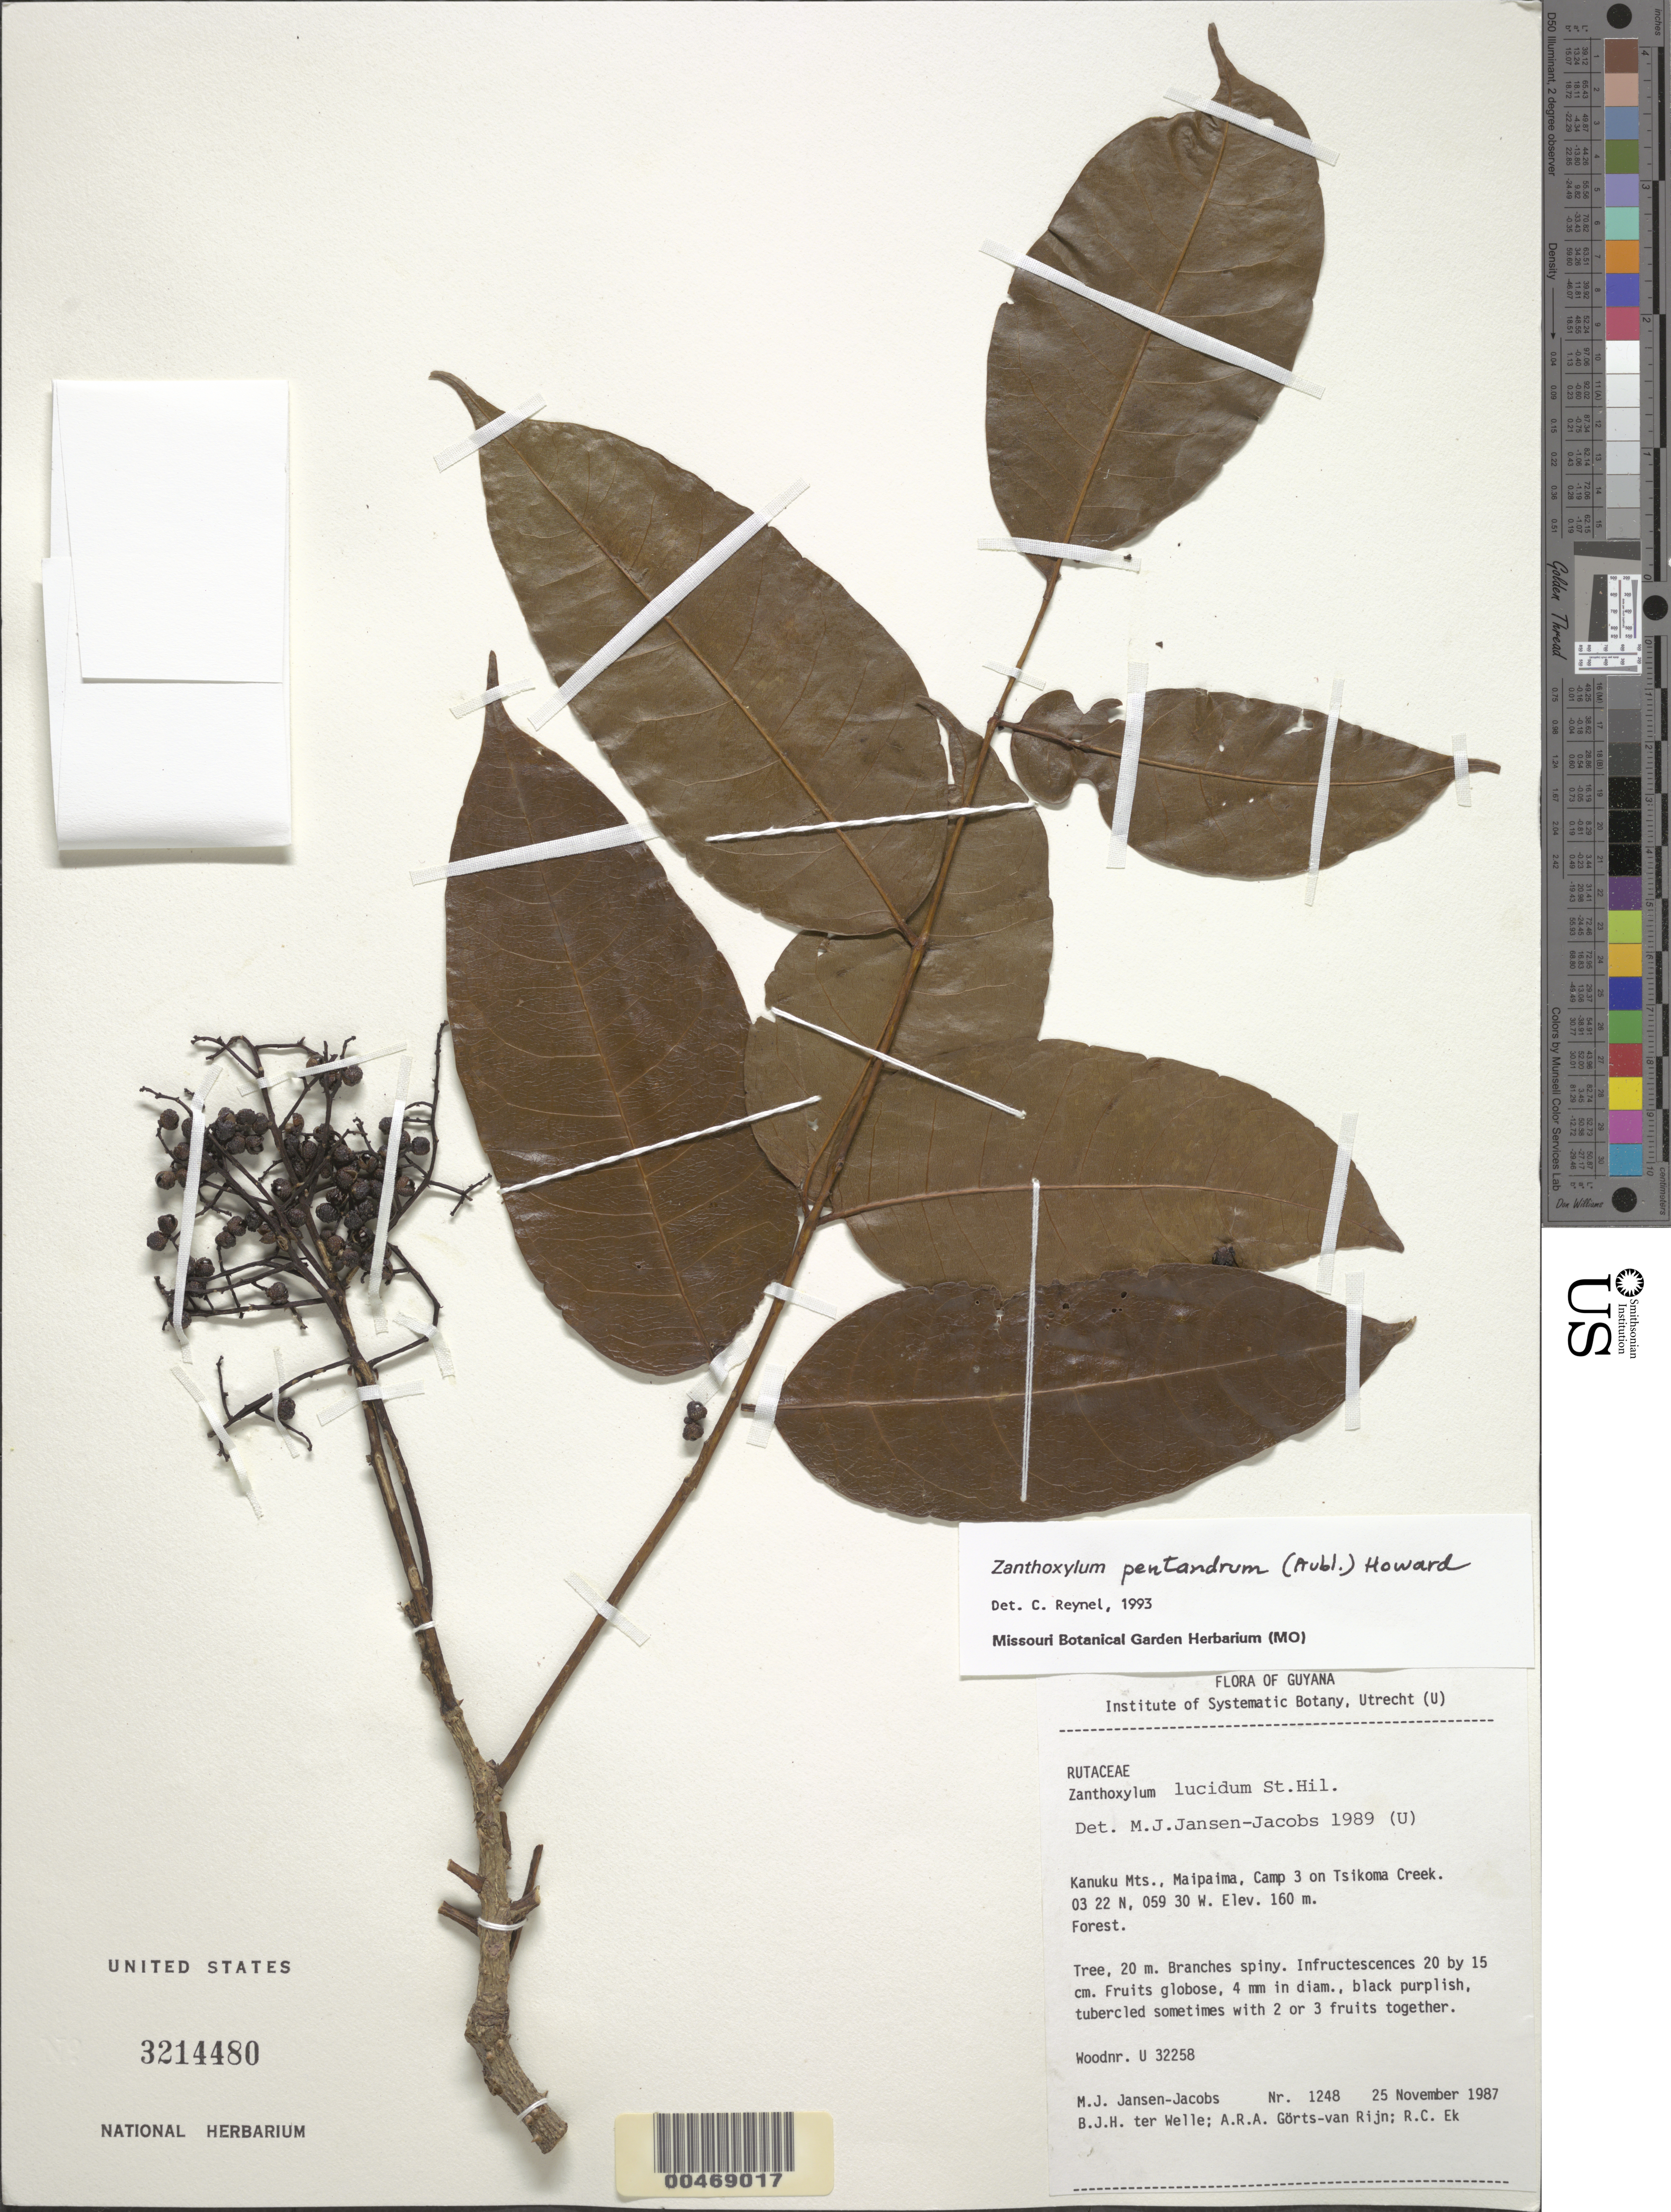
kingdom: Plantae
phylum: Tracheophyta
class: Magnoliopsida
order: Sapindales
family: Rutaceae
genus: Zanthoxylum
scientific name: Zanthoxylum pentandrum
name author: (Aubl.) R.A. Howard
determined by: Reynel, Carlos A., (MO), Missouri Botanical Garden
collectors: M. J. Jansen-Jacobs, B. Welle, A. .R. A. Görts-van Rijn & R. C. Ek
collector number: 1248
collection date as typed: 25-Nov-87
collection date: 1987-11-25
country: Guyana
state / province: U. Takutu-U. Essequibo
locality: Kanuku Mts., Maipaima, Camp 3 on Tsikoma Creek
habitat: Forest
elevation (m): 160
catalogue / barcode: US 3214480